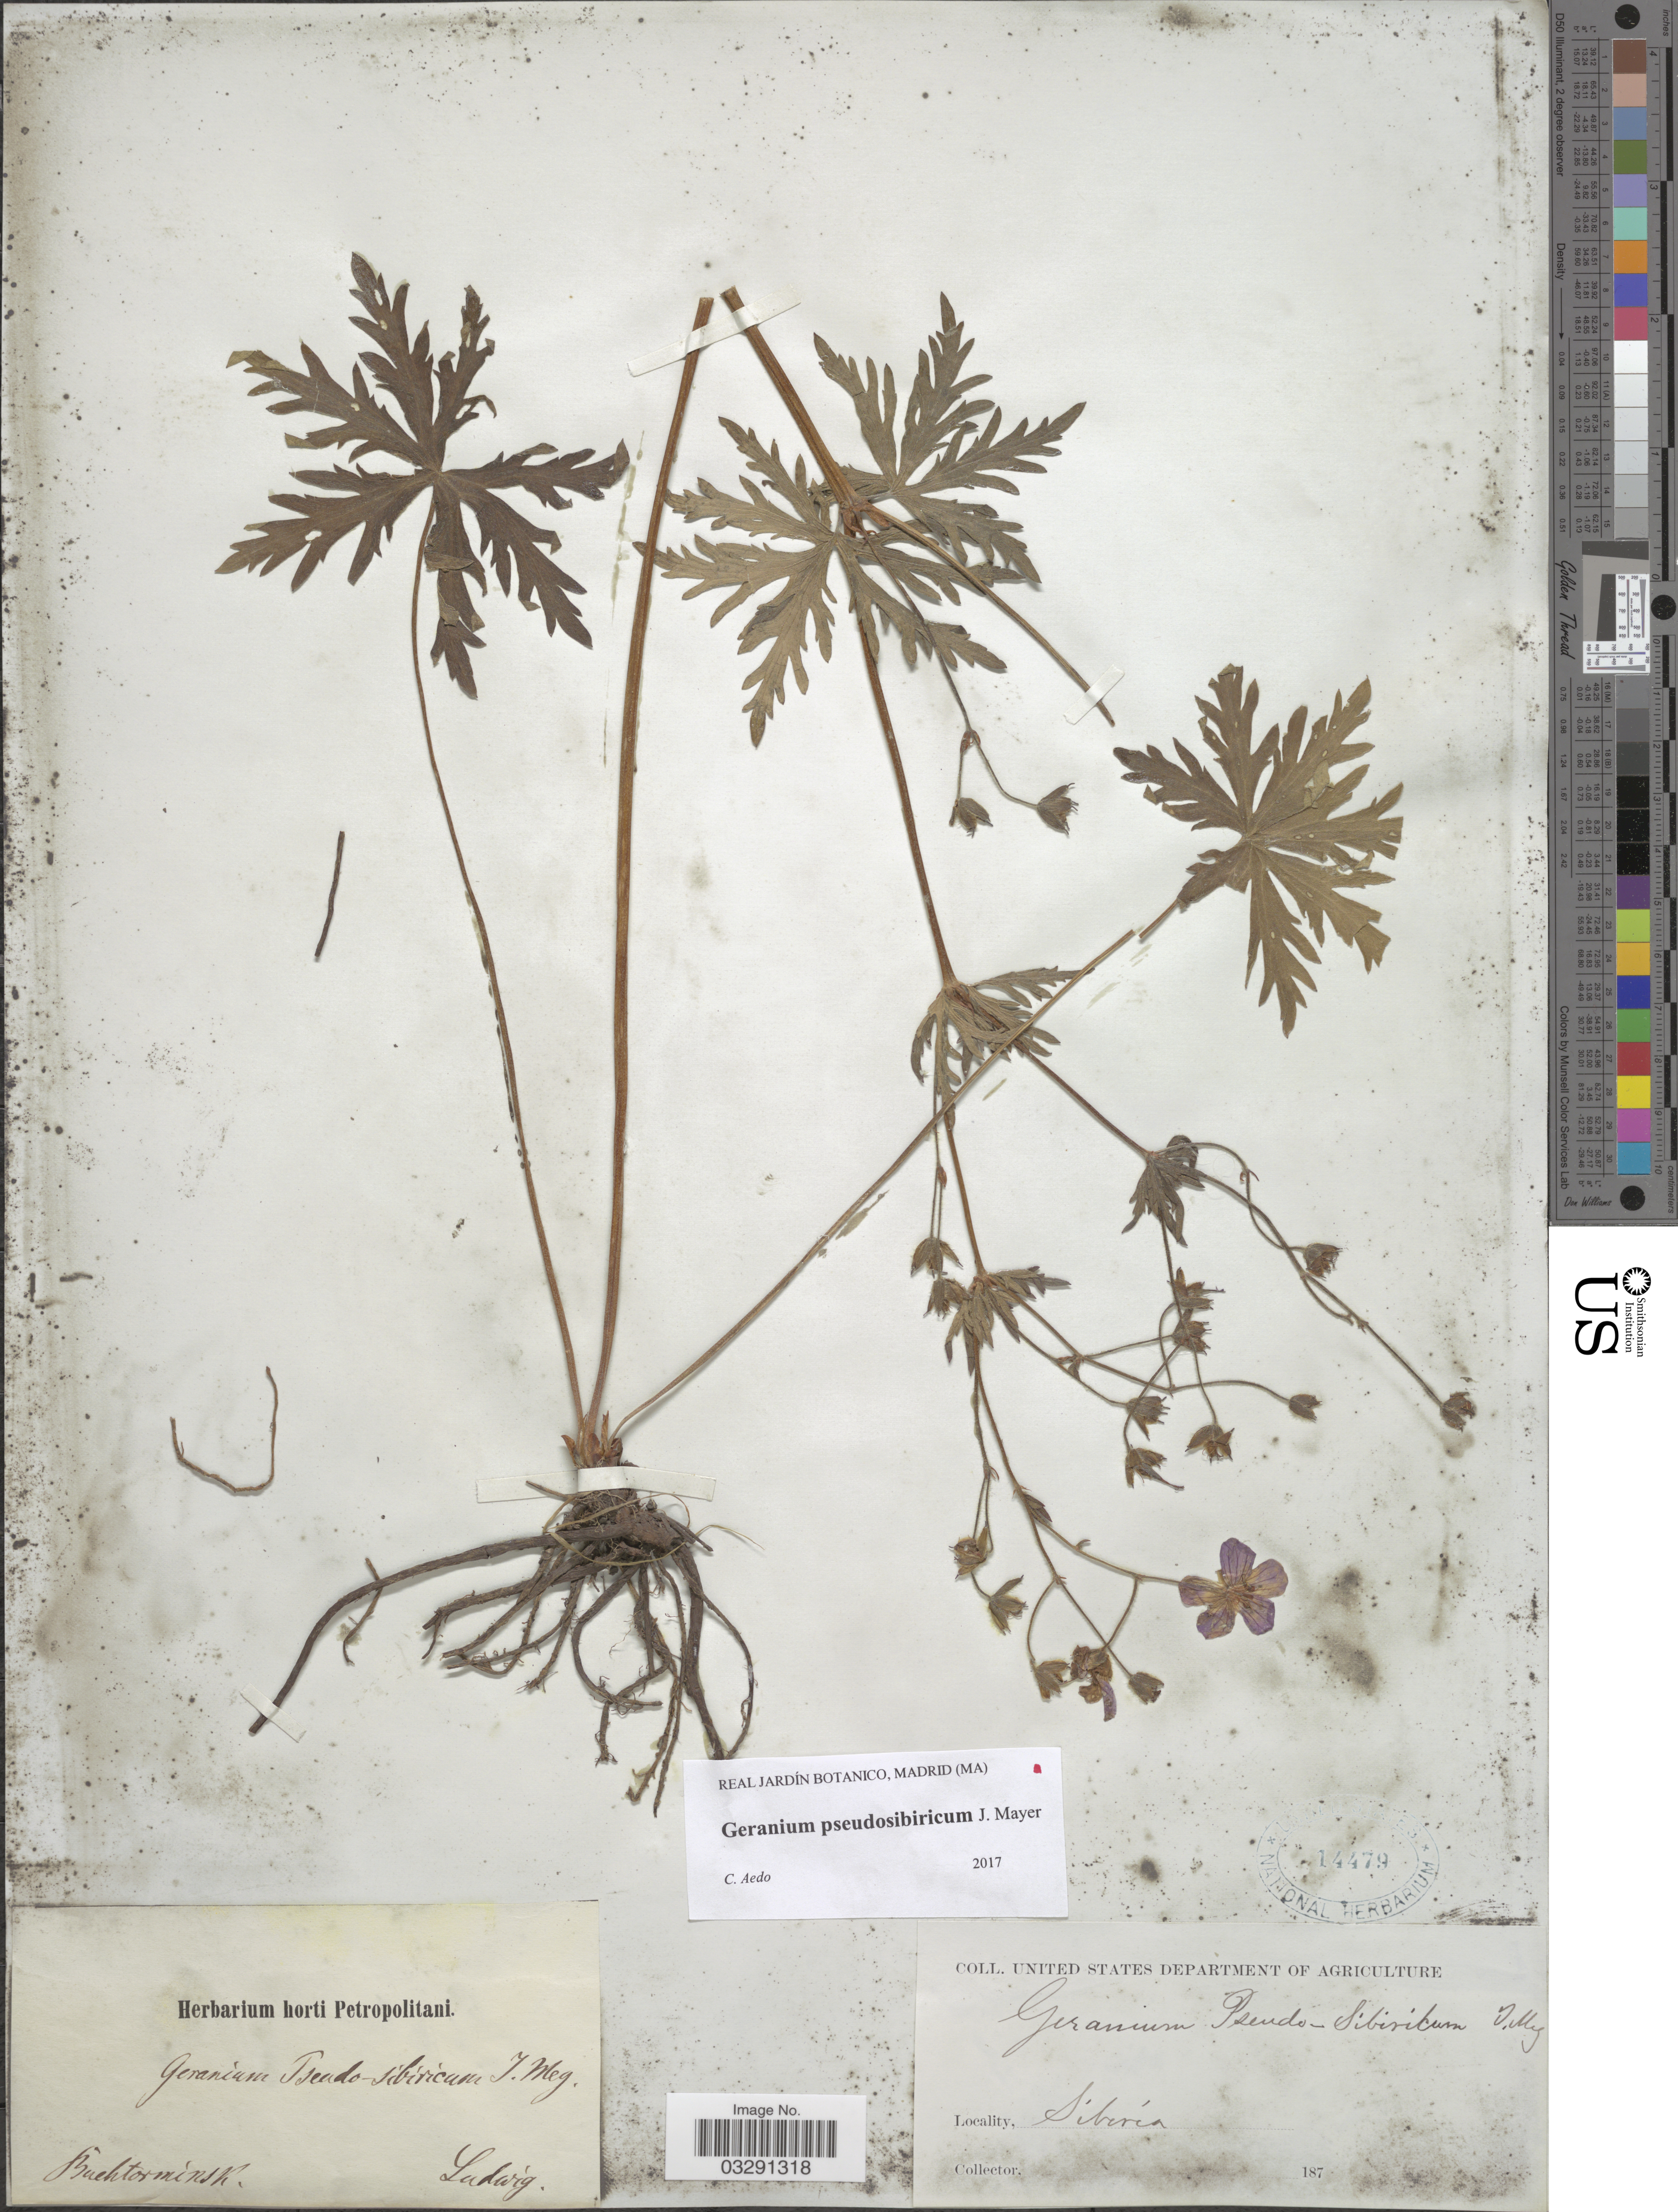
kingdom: Plantae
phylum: Tracheophyta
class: Magnoliopsida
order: Geraniales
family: Geraniaceae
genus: Geranium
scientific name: Geranium pseudosibiricum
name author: J. Mayer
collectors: Ludwig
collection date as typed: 187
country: Kazakhstan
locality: Buchtorminsk, Siberia.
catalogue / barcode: US 14479